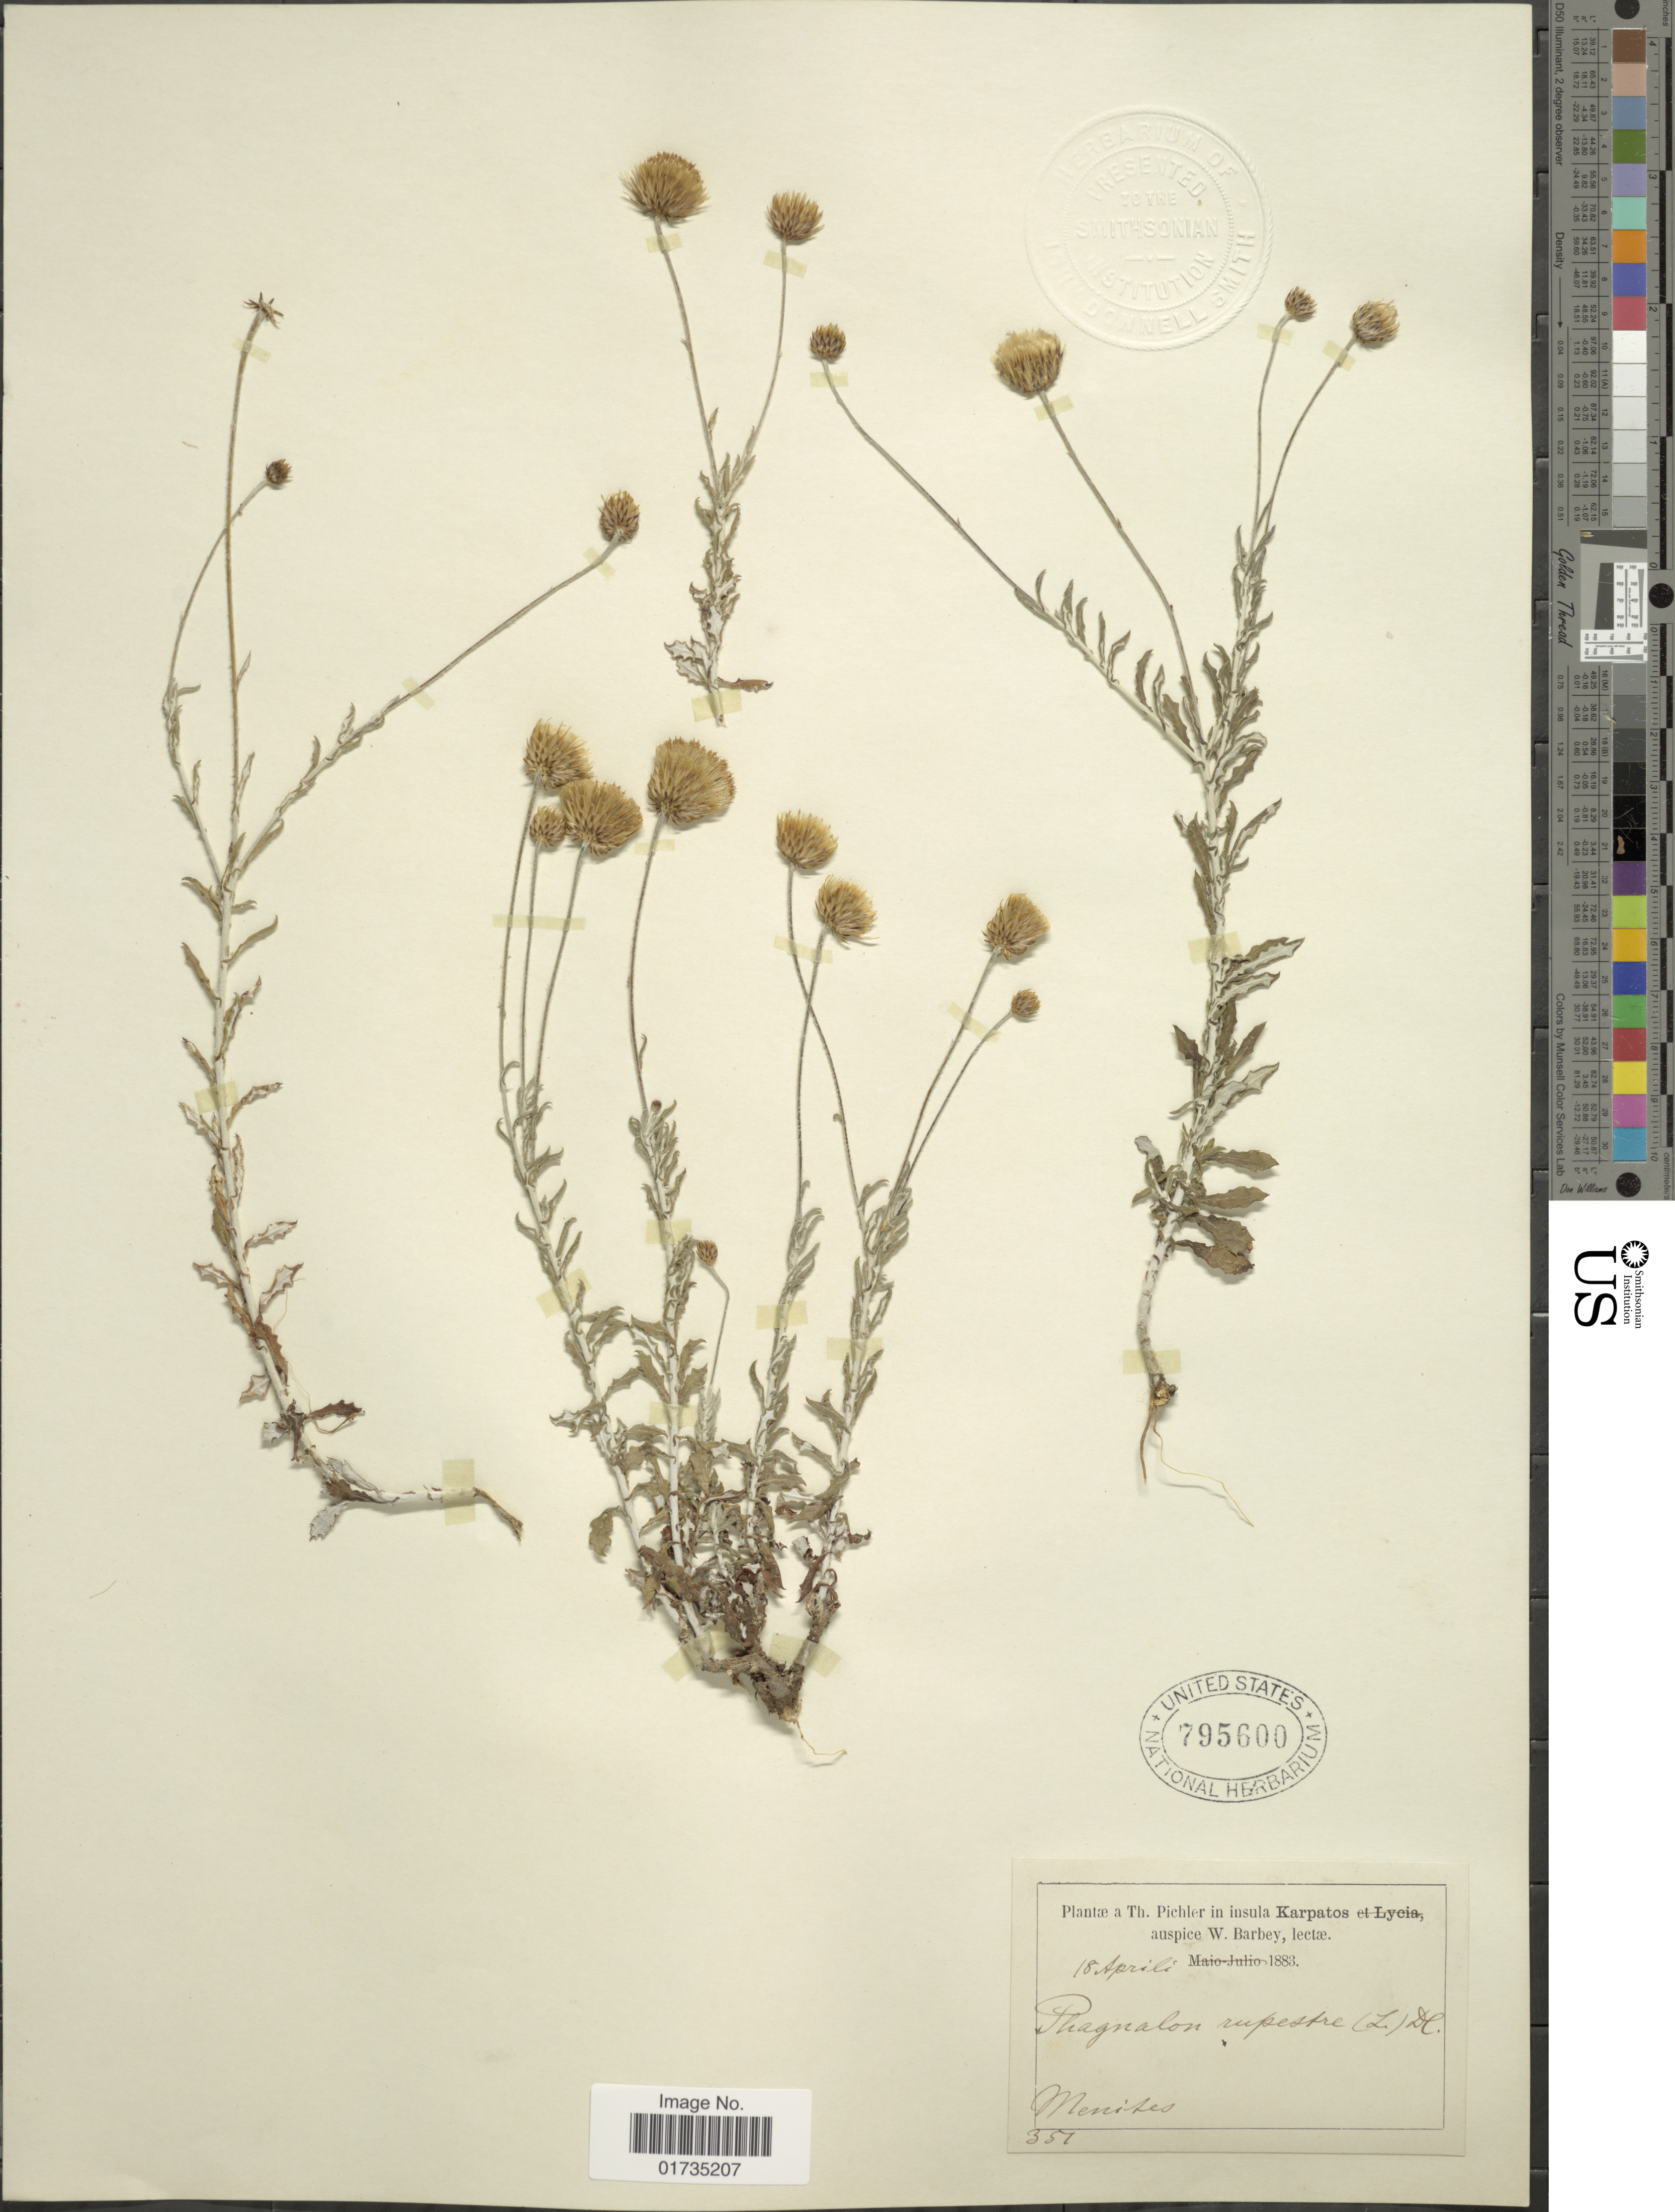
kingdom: Plantae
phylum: Tracheophyta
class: Magnoliopsida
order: Asterales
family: Asteraceae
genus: Phagnalon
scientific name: Phagnalon rupestre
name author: (L.) DC.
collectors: W. Barbey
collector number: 357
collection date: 1883-04-18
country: Greece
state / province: South Aegean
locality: Karpatos. Menites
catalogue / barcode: US 795600